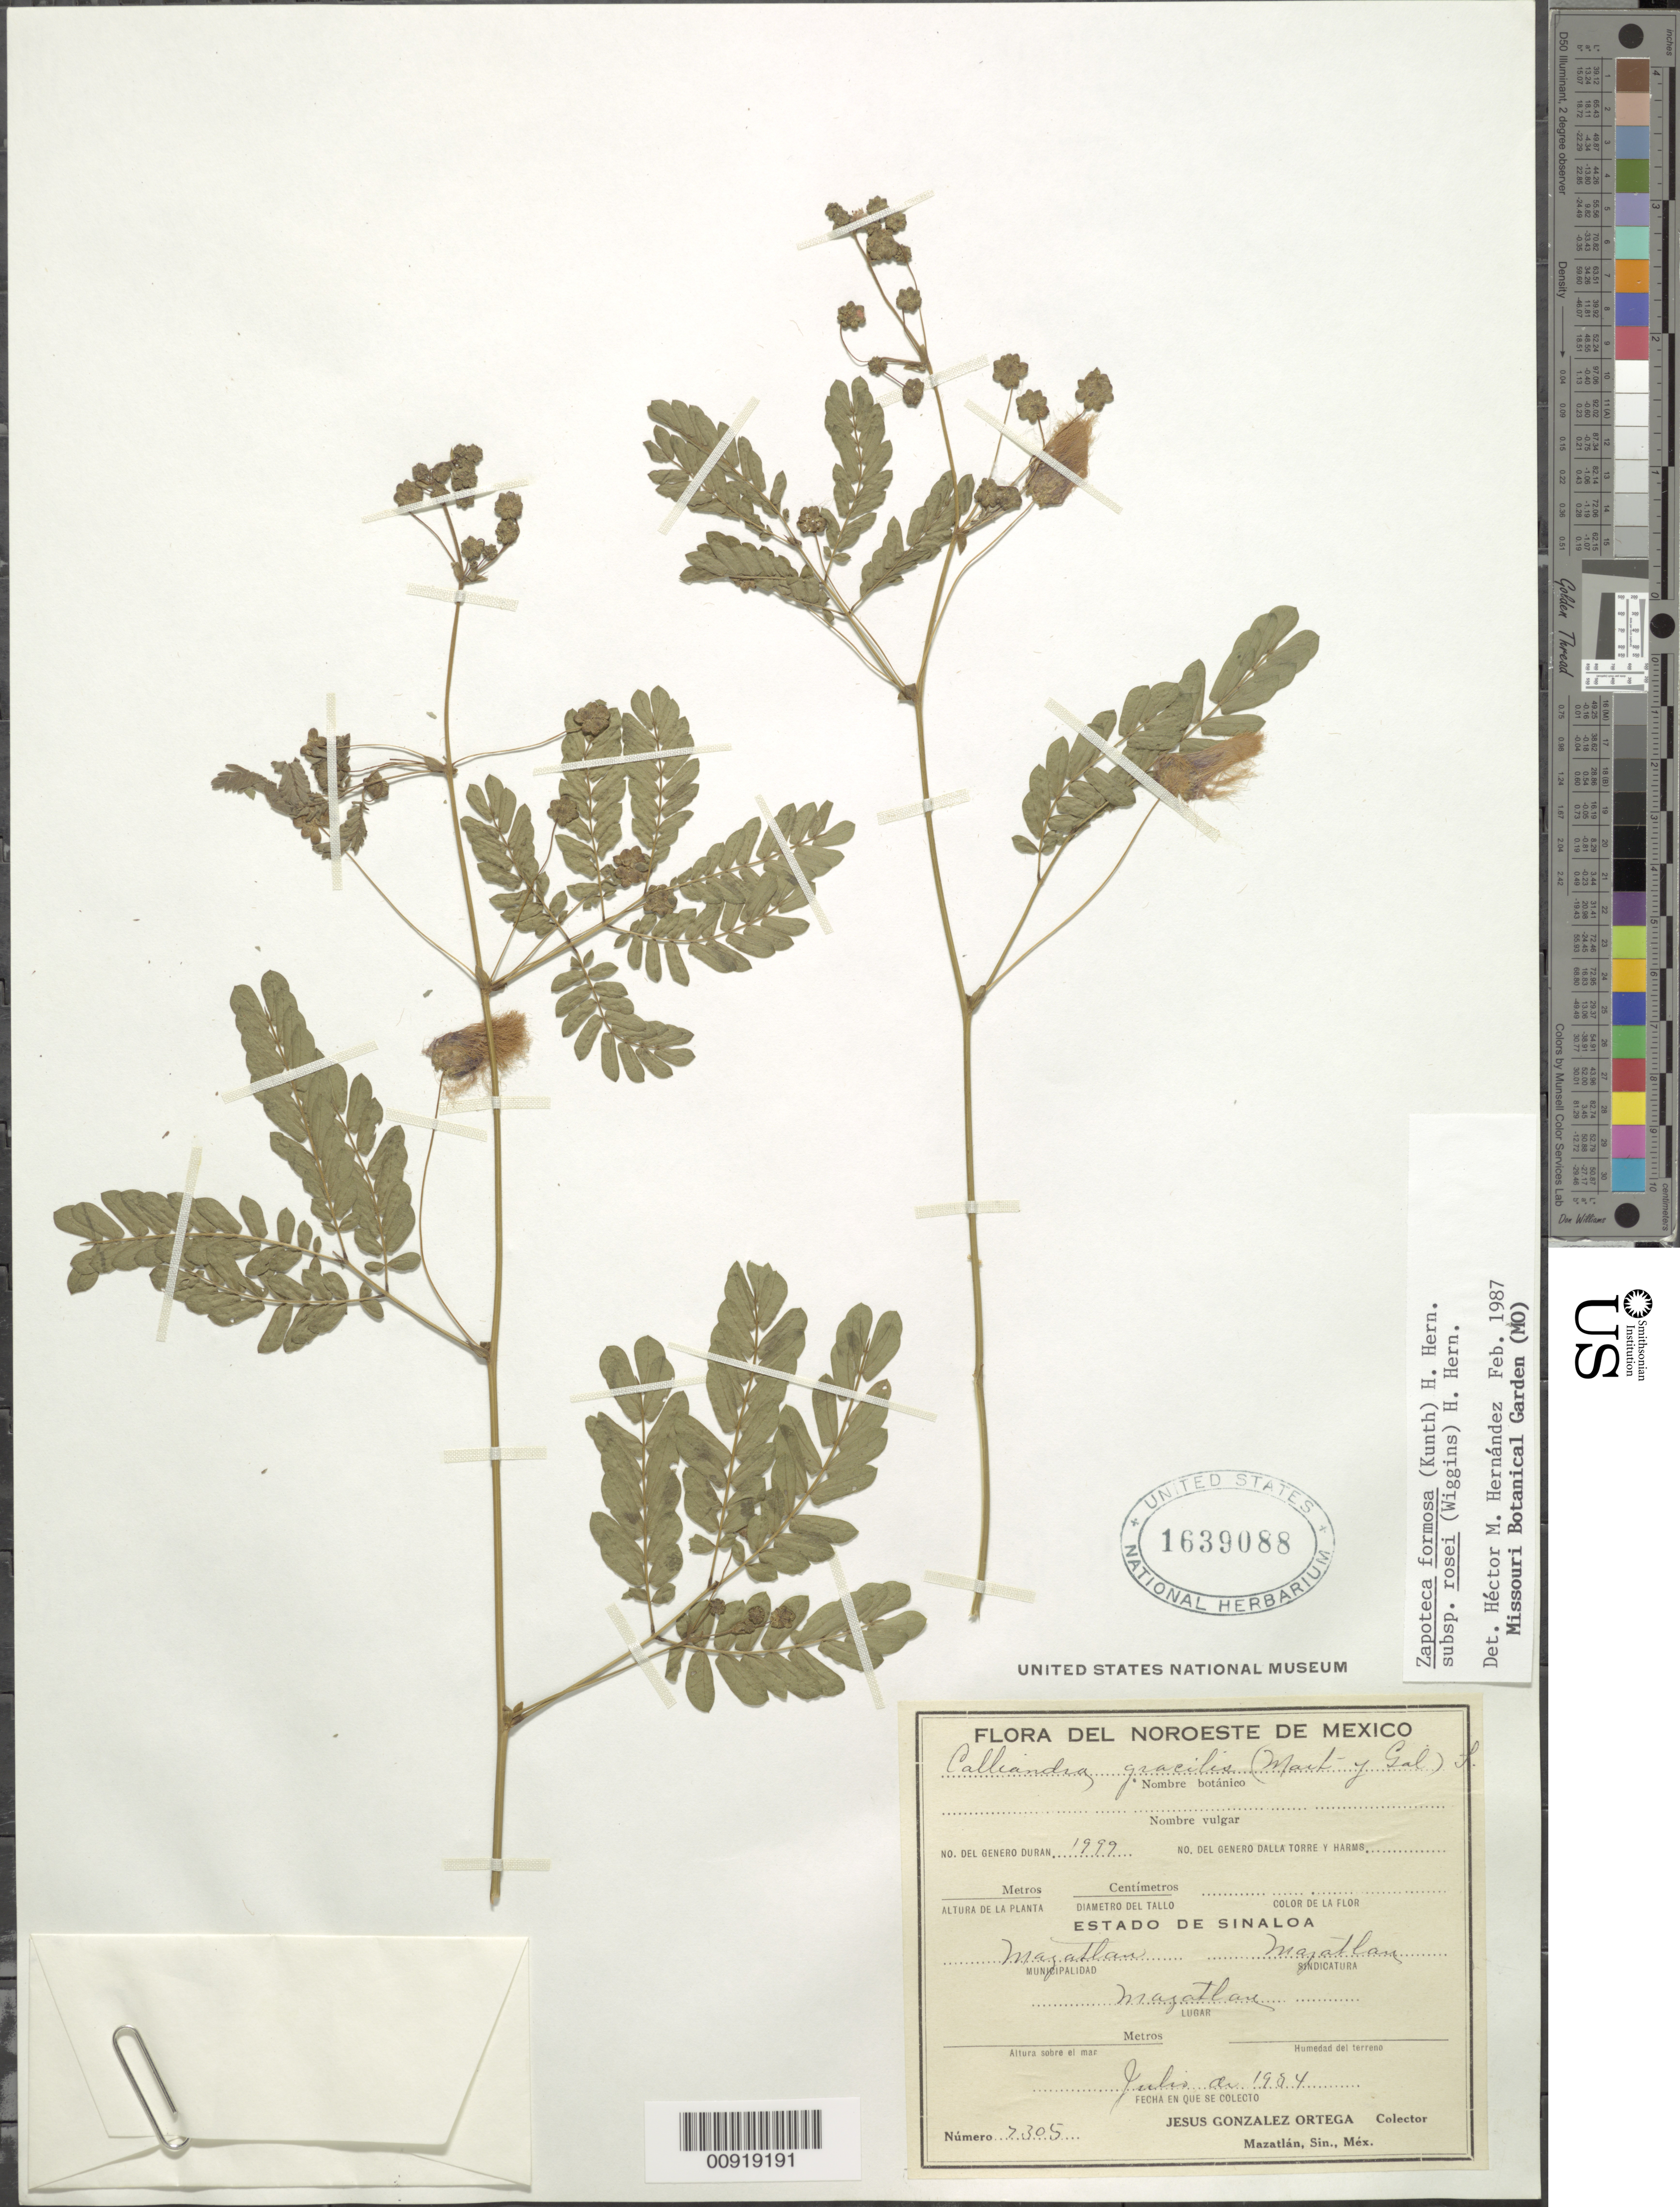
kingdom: Plantae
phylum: Tracheophyta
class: Magnoliopsida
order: Fabales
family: Fabaceae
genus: Zapoteca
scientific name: Zapoteca formosa subsp. rosei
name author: (Wiggins) H.M. Hern.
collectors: J. Ortega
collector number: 7305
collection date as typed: Jul 1954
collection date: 1954-07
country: Mexico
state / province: Sinaloa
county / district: Mazatlán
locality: Municipalidad Mazatlán, Sindicatura Mazatlán, Lugar Mazatlán.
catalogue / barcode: US 1639088